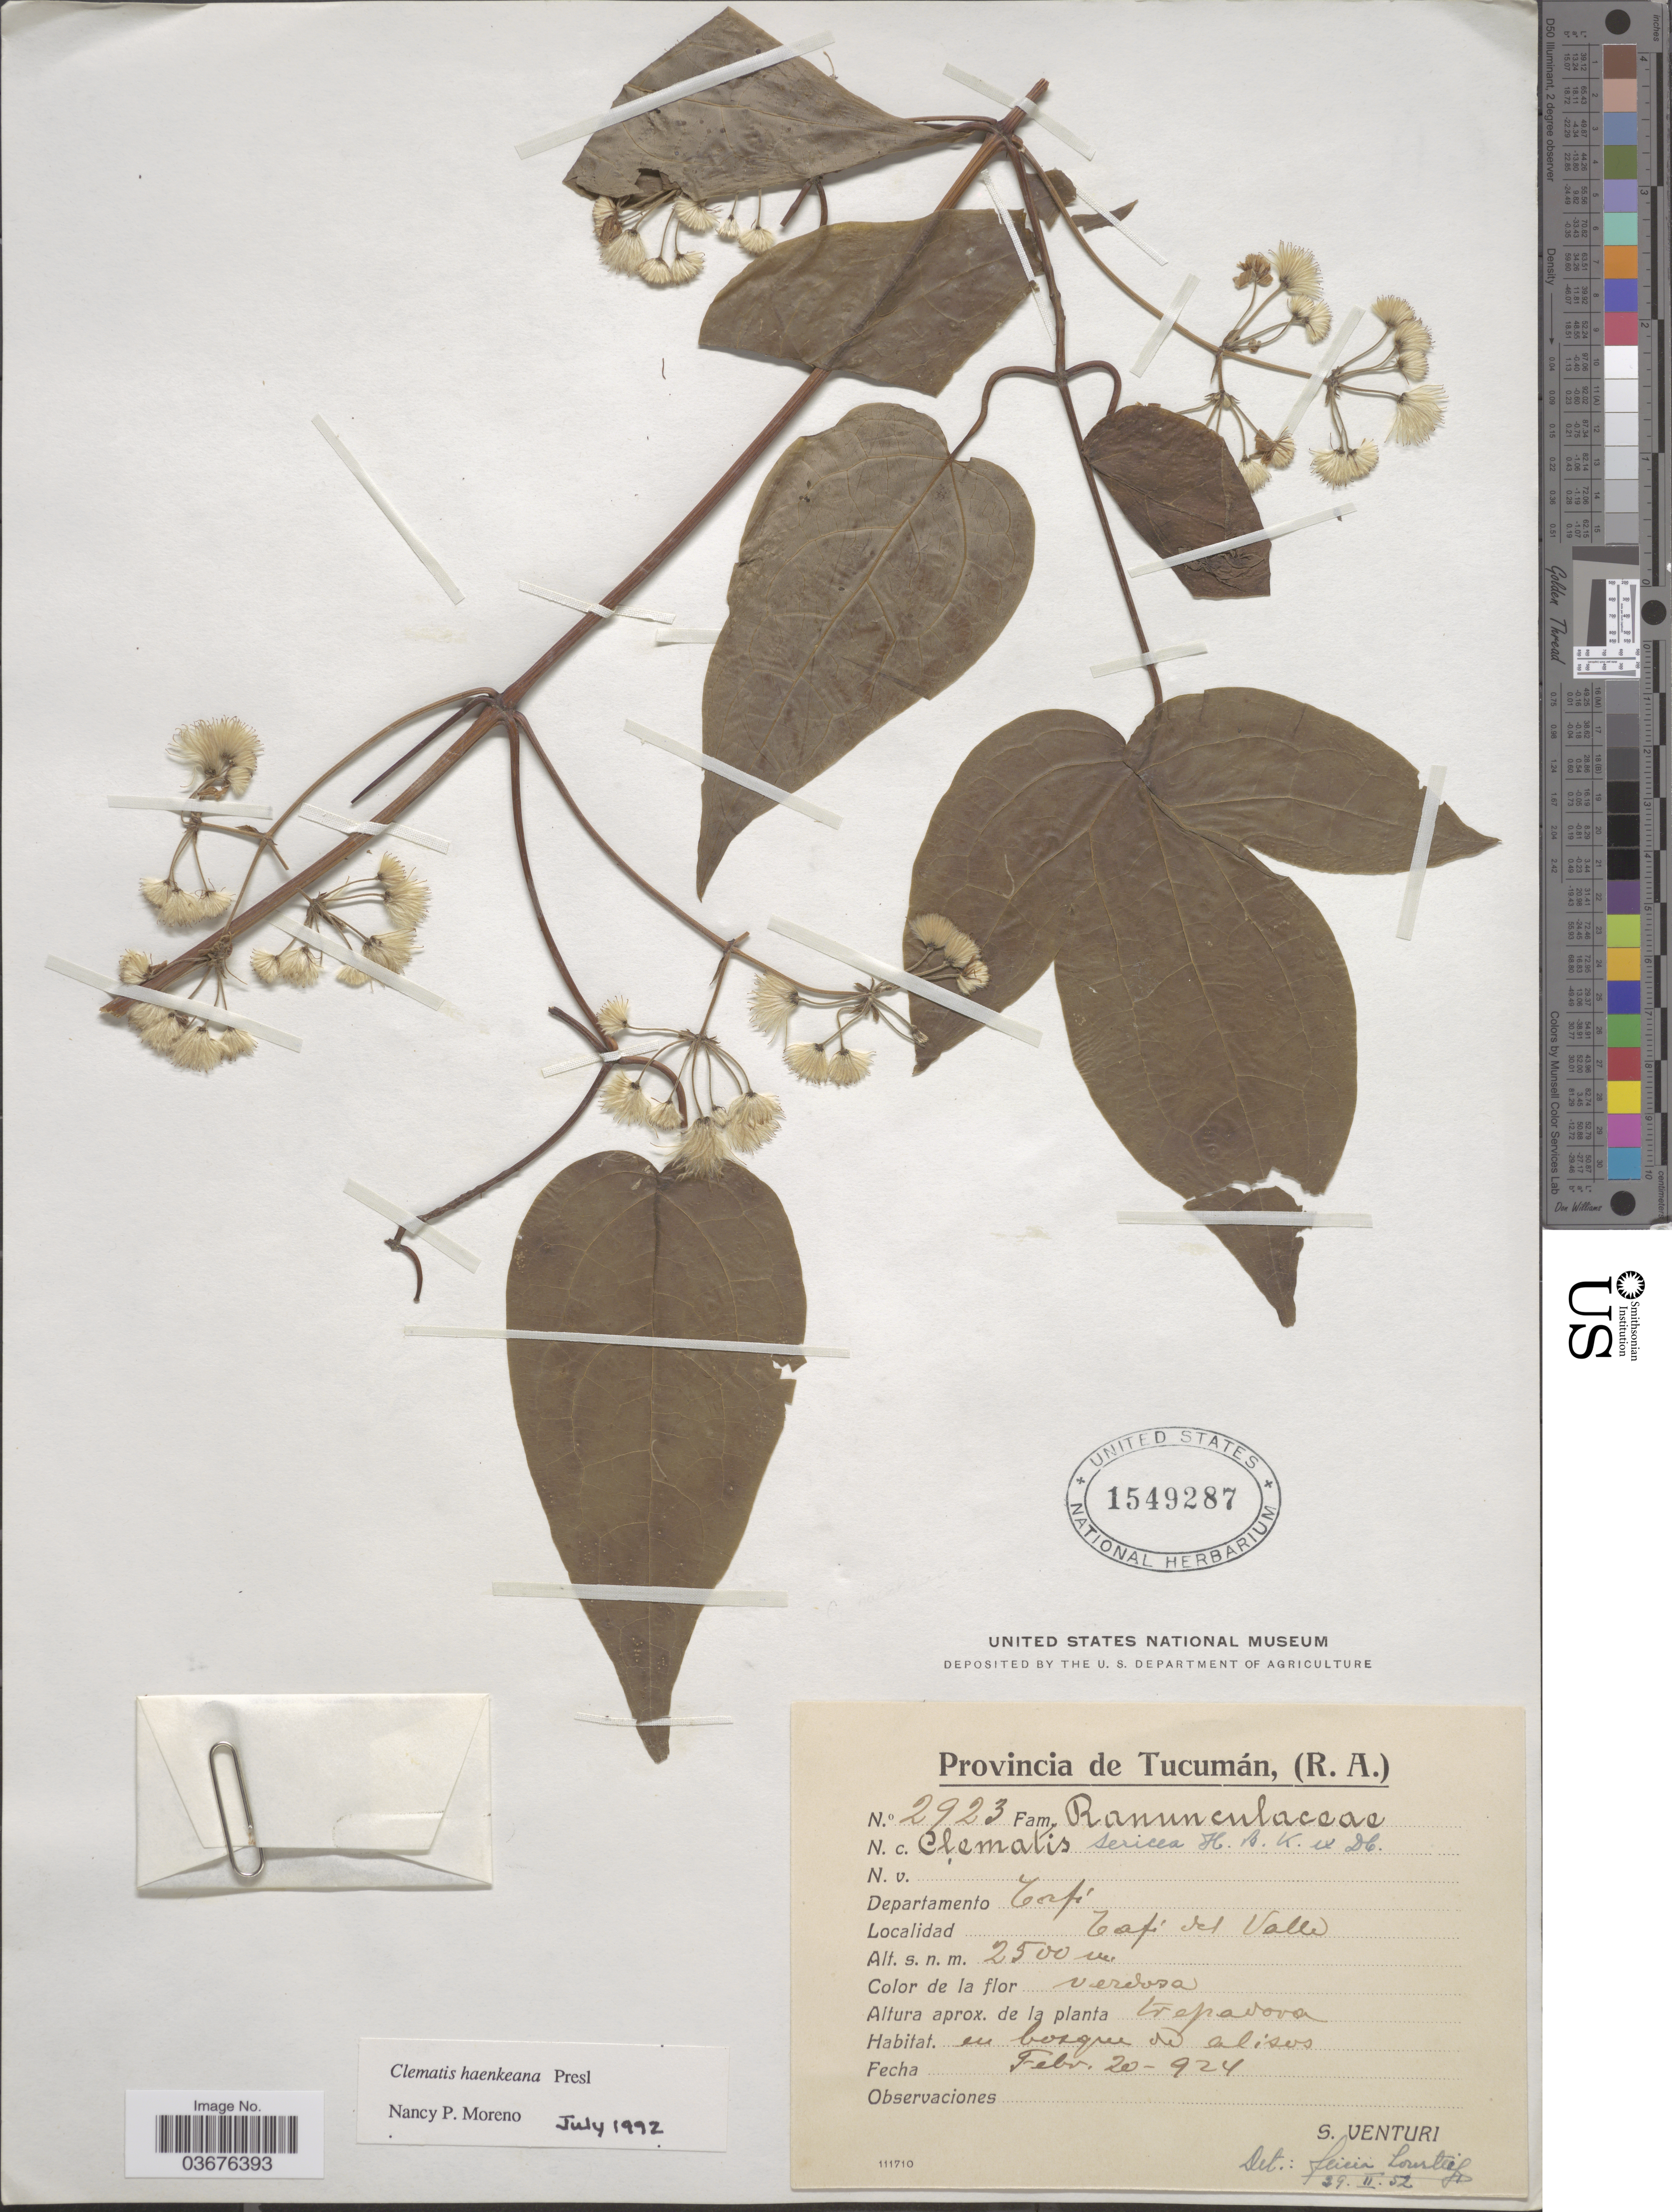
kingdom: Plantae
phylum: Tracheophyta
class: Magnoliopsida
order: Ranunculales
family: Ranunculaceae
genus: Clematis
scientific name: Clematis haenkeana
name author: C. Presl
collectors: S. Venturi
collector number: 2923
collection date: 1924-02-20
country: Argentina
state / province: Tucuman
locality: Departamento Tafi. Tafi del Valle.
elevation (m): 2500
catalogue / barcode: US 1549287